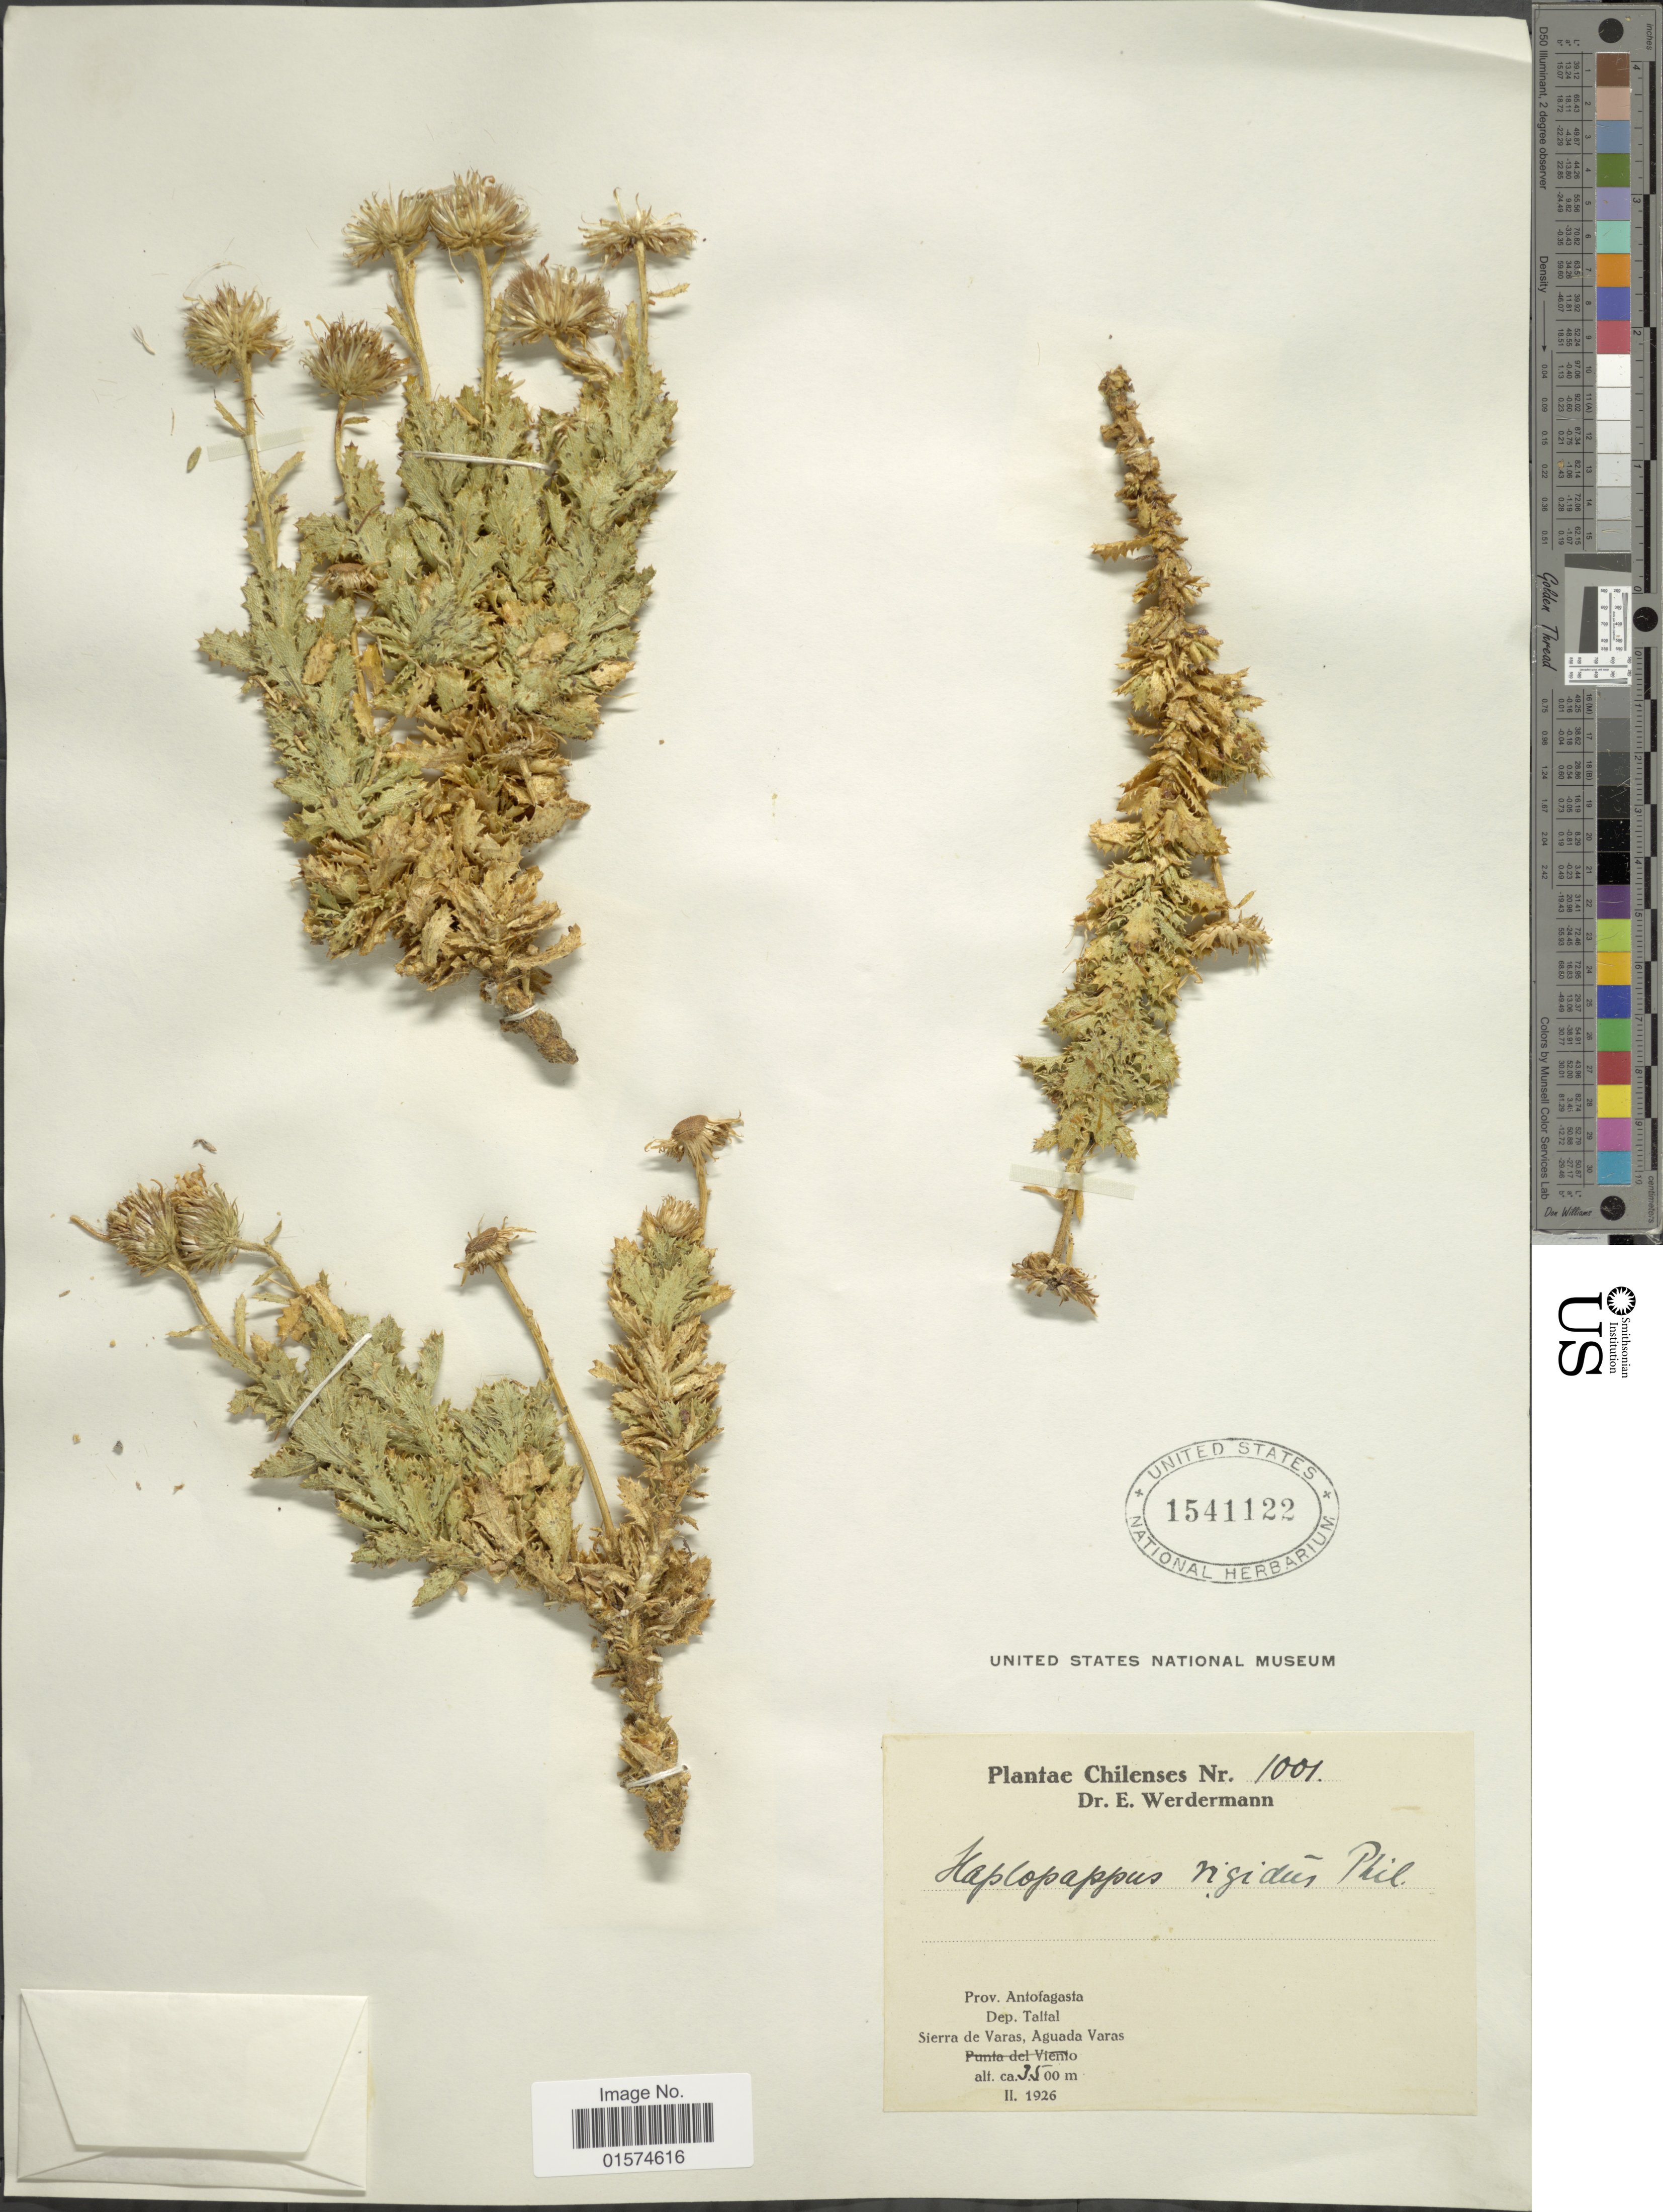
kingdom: Plantae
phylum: Tracheophyta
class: Magnoliopsida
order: Asterales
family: Asteraceae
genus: Haplopappus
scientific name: Haplopappus rigidus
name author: Phil.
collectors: E. Werdermann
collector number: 1001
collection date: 1926-02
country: Chile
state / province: Antofagasta (II)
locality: Dep. Taltal, Sierra de Varas, Aguada Varas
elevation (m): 3500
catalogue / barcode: US 1541122